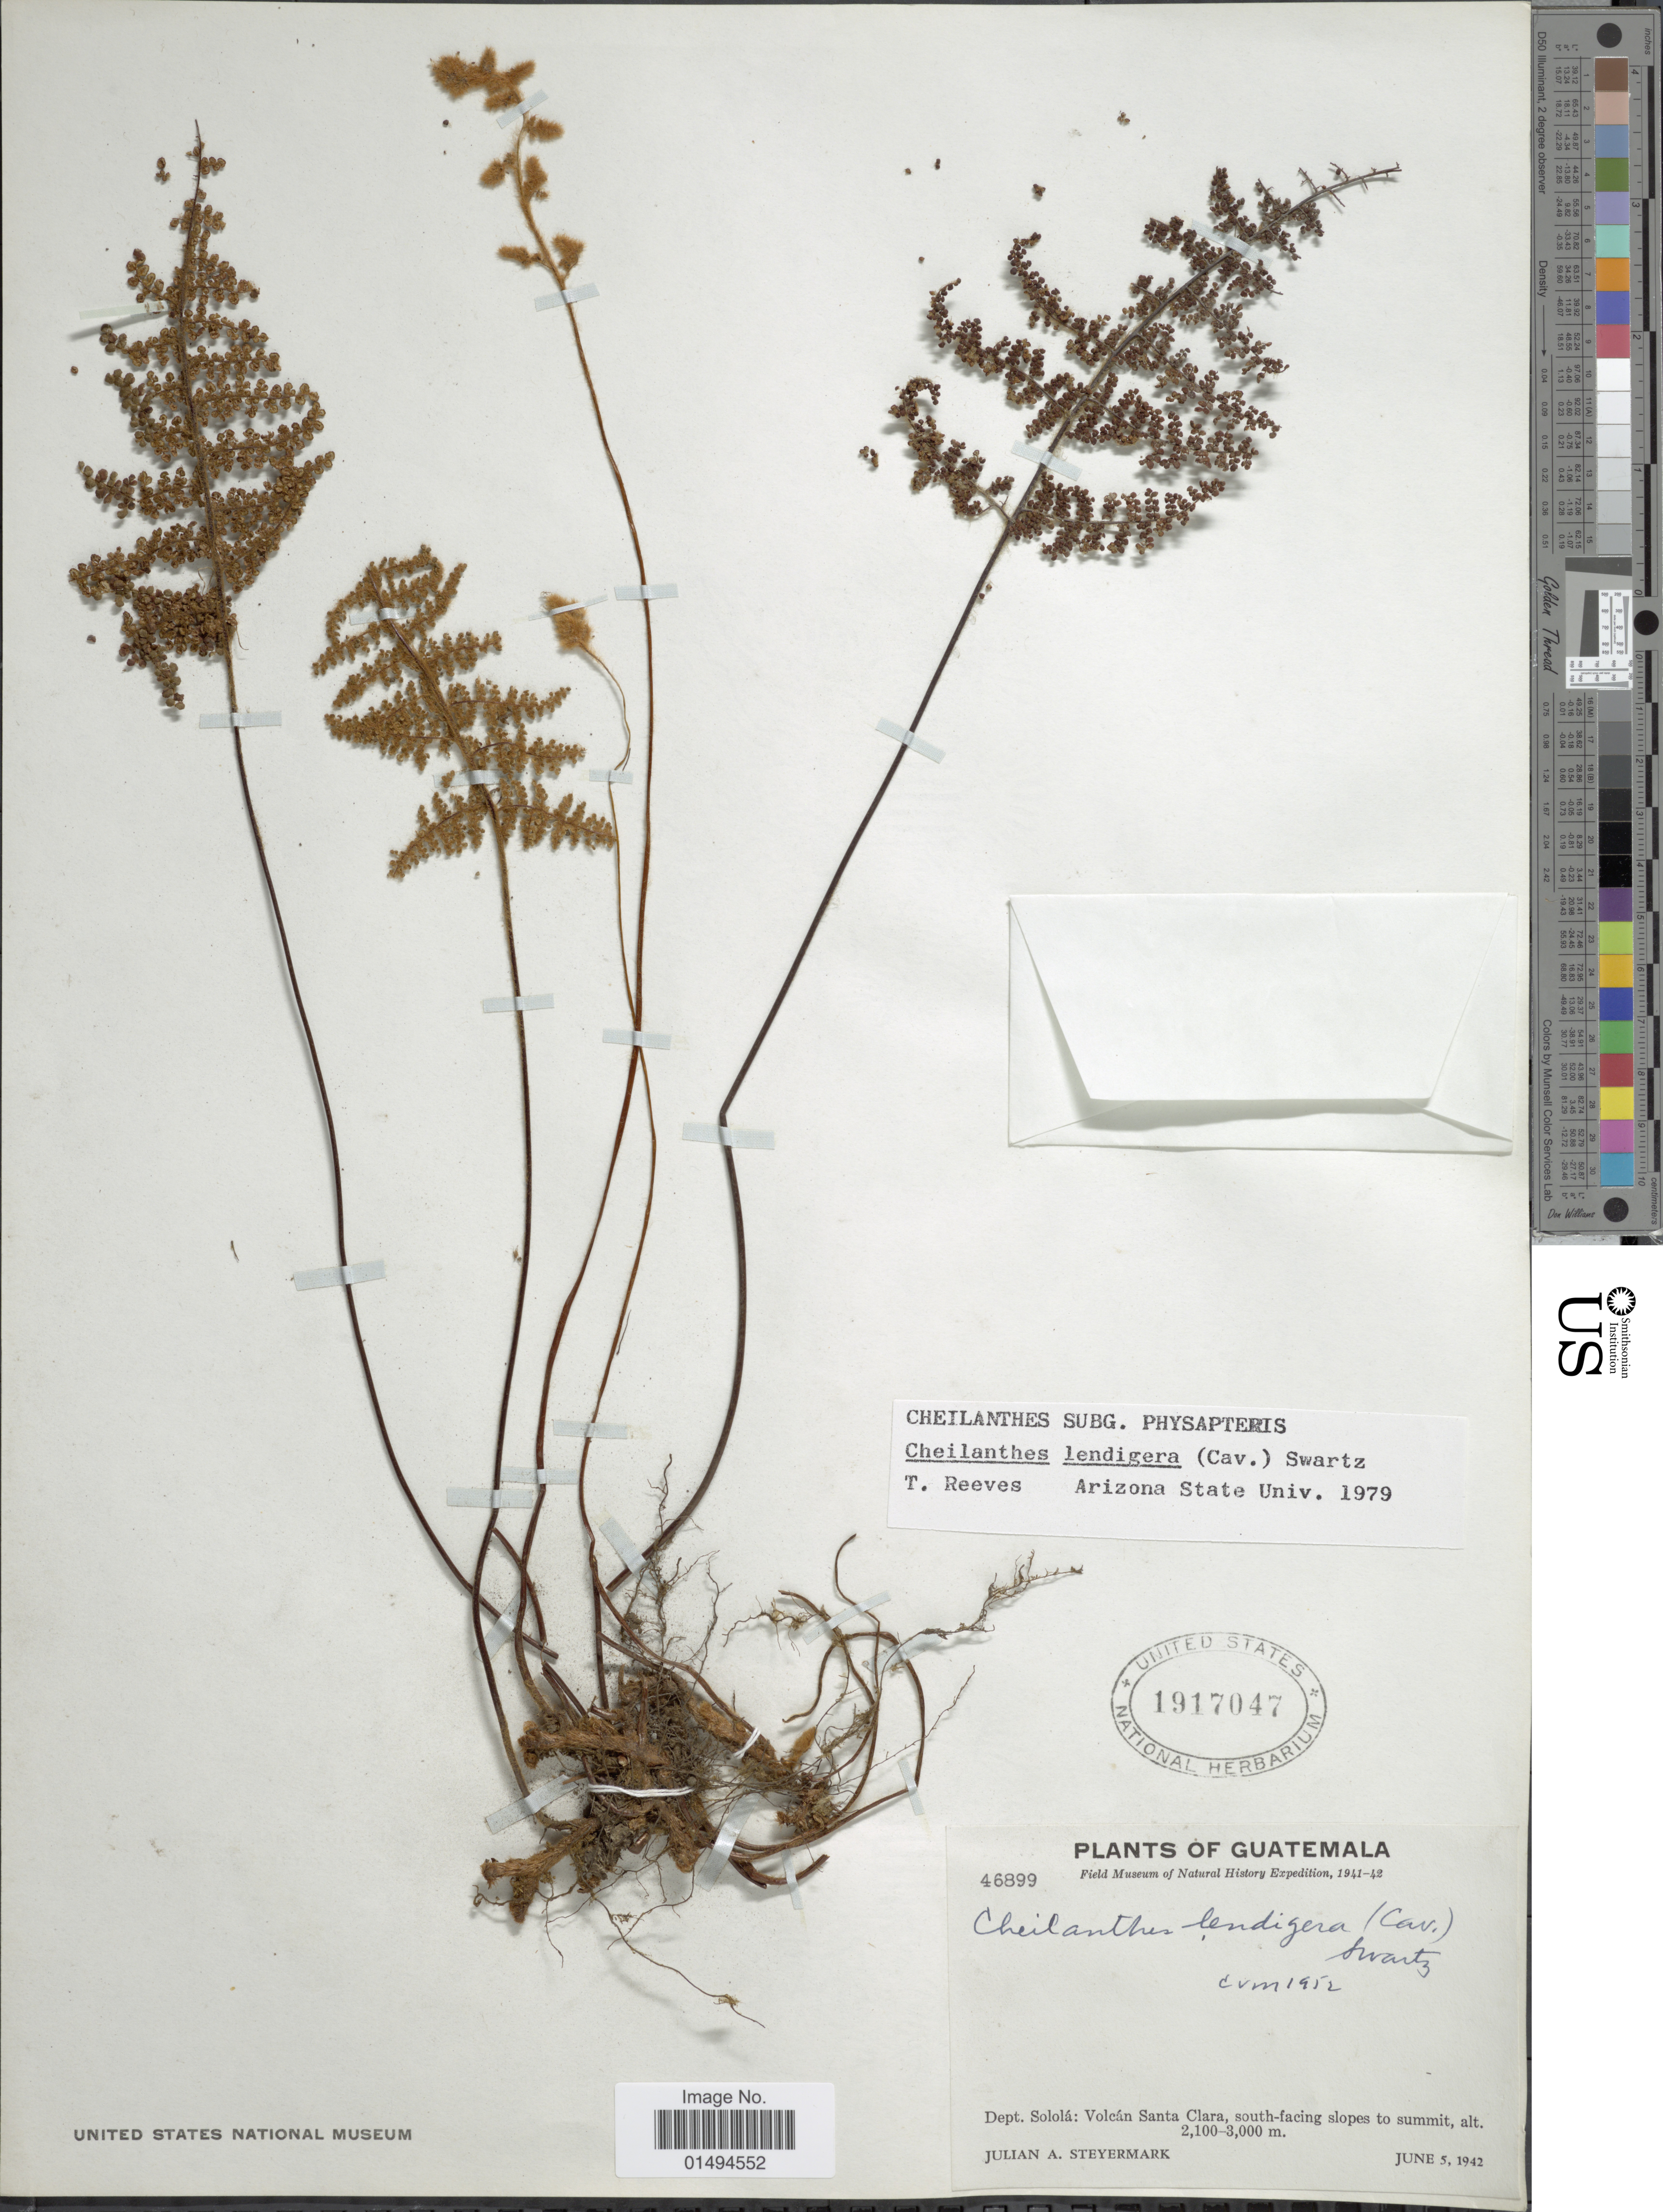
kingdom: Plantae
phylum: Tracheophyta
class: Polypodiopsida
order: Polypodiales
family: Pteridaceae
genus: Myriopteris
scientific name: Myriopteris lendigera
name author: (Cav.) J. Sm.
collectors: J. Steyermark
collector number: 46899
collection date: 1942-06-05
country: Guatemala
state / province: Sololá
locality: Volcan Santa Clara, south-facing slopes to summit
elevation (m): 2100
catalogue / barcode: US 1917047